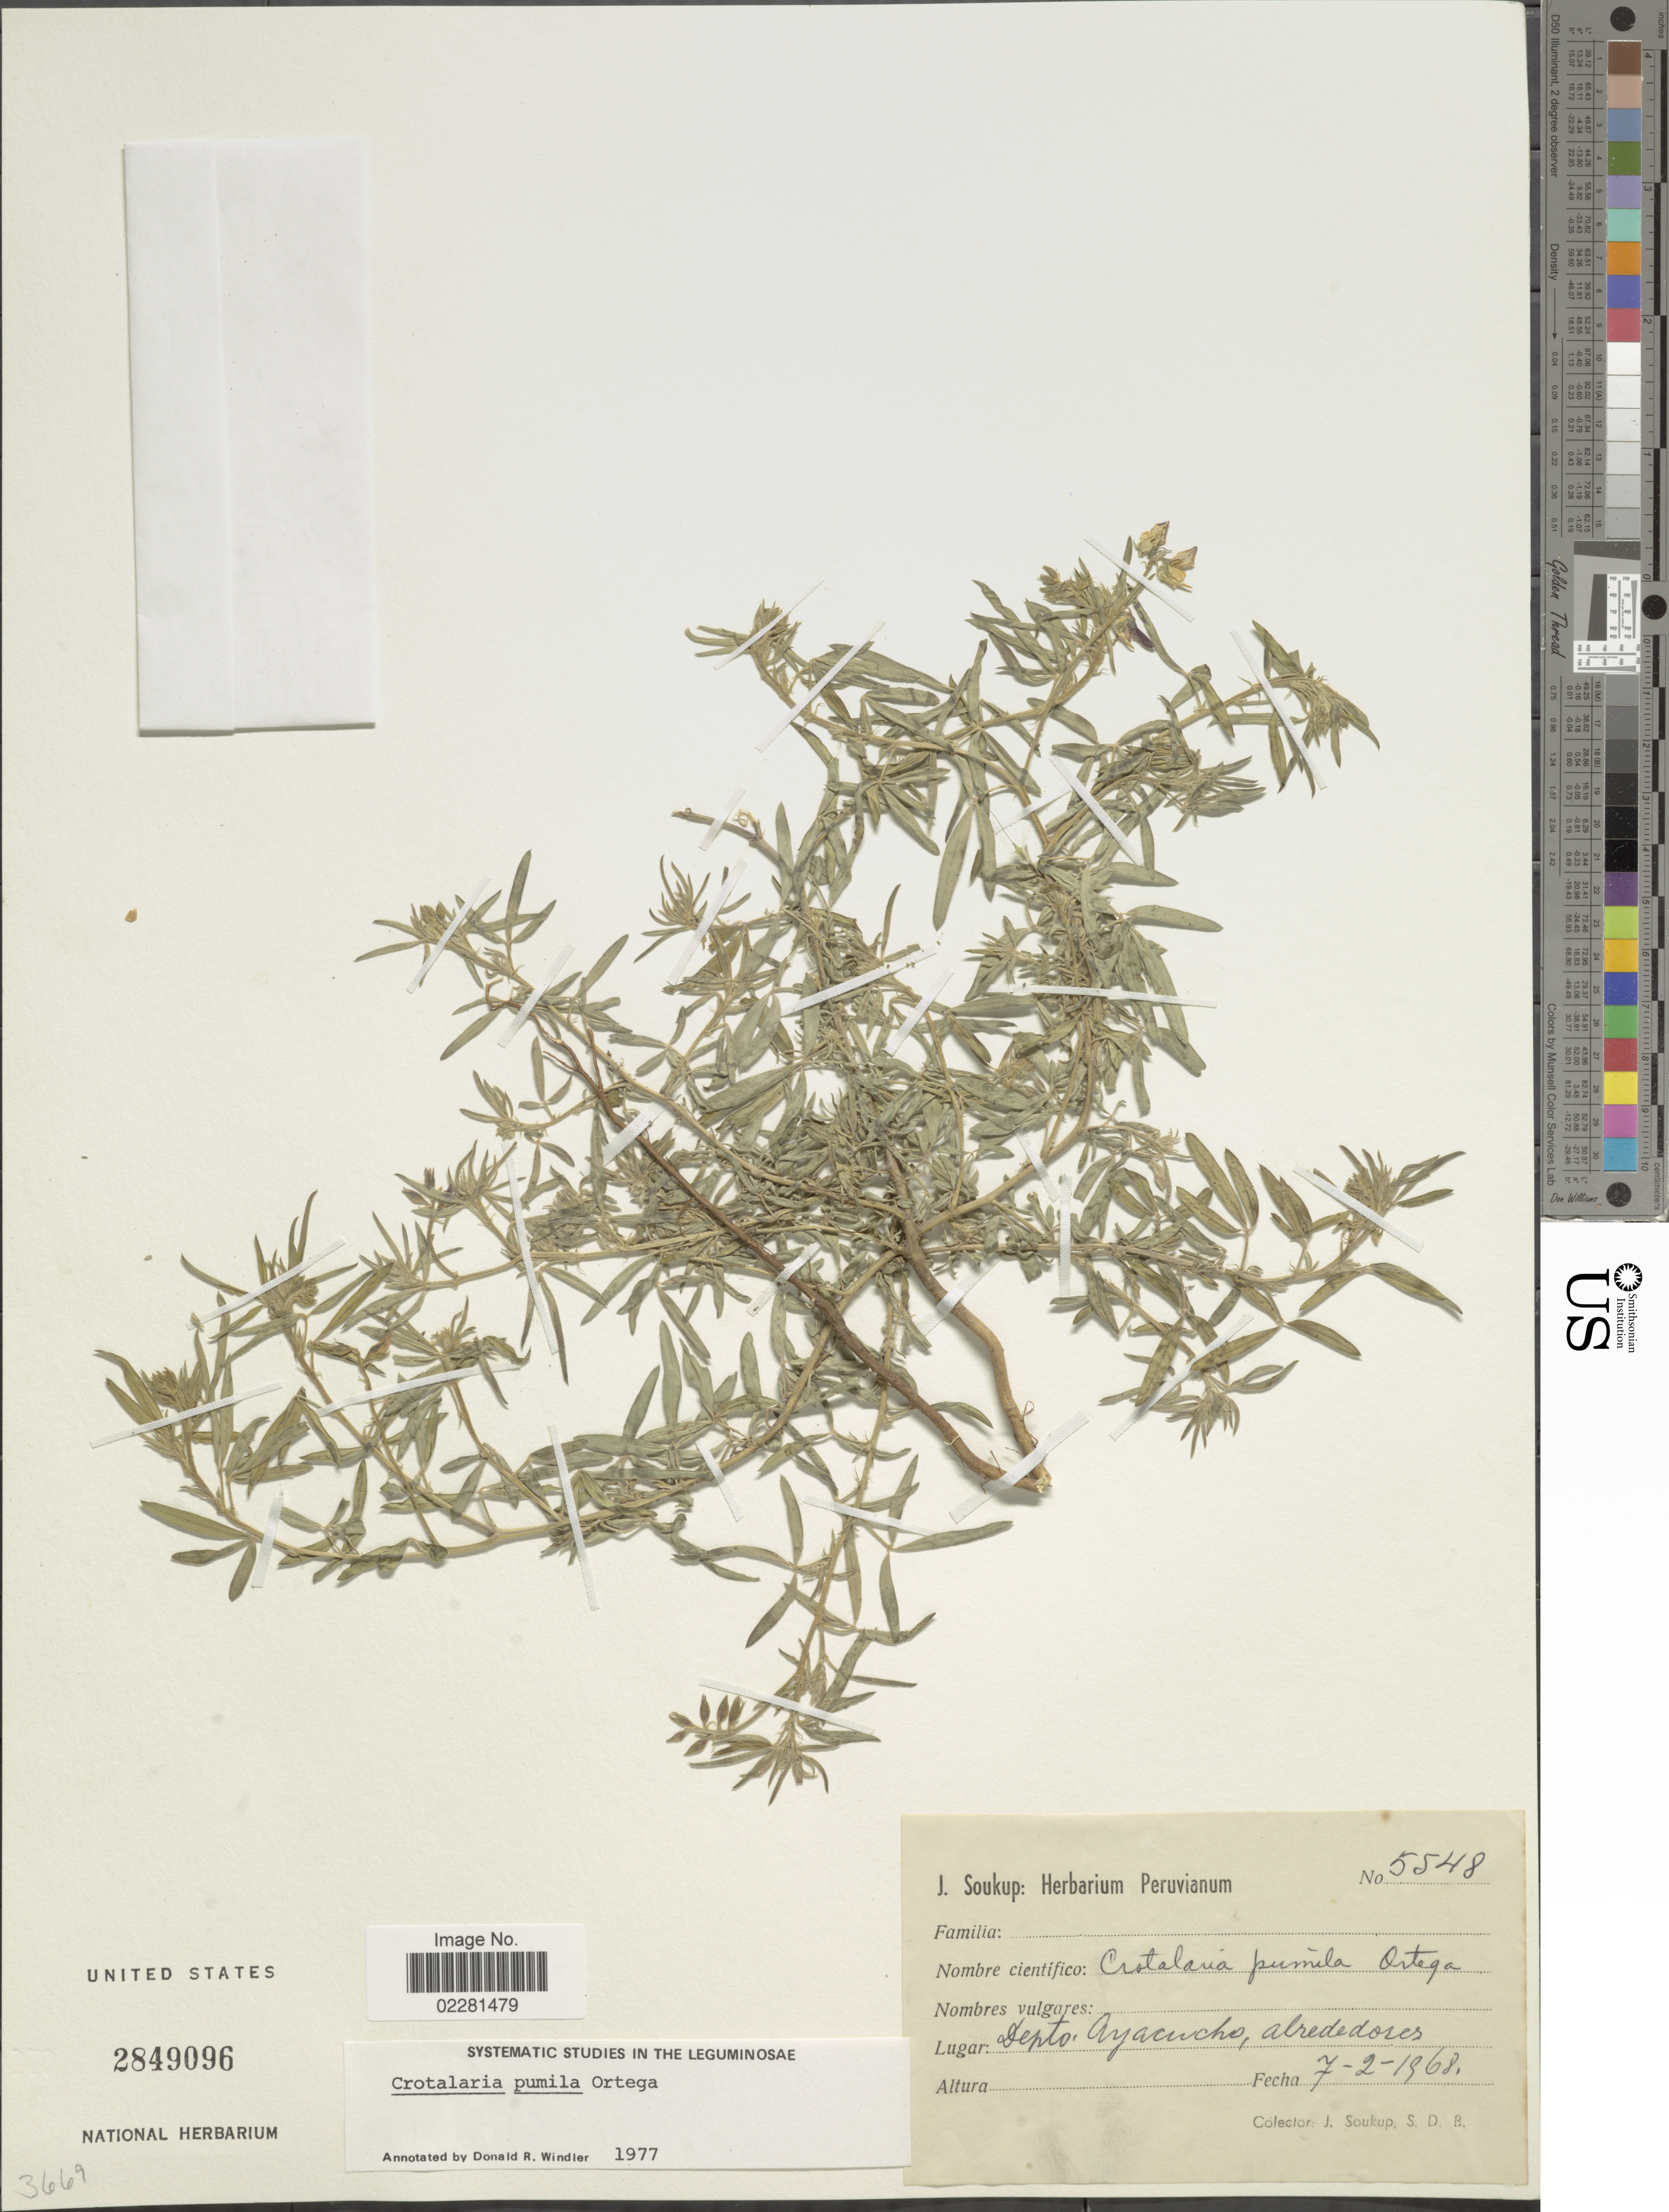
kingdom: Plantae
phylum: Tracheophyta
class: Magnoliopsida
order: Fabales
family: Fabaceae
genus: Crotalaria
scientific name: Crotalaria pumila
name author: Ortega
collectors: J. Soukup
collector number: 5548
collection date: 1968-02-07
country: Peru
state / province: Ayacucho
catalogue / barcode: US 2849096